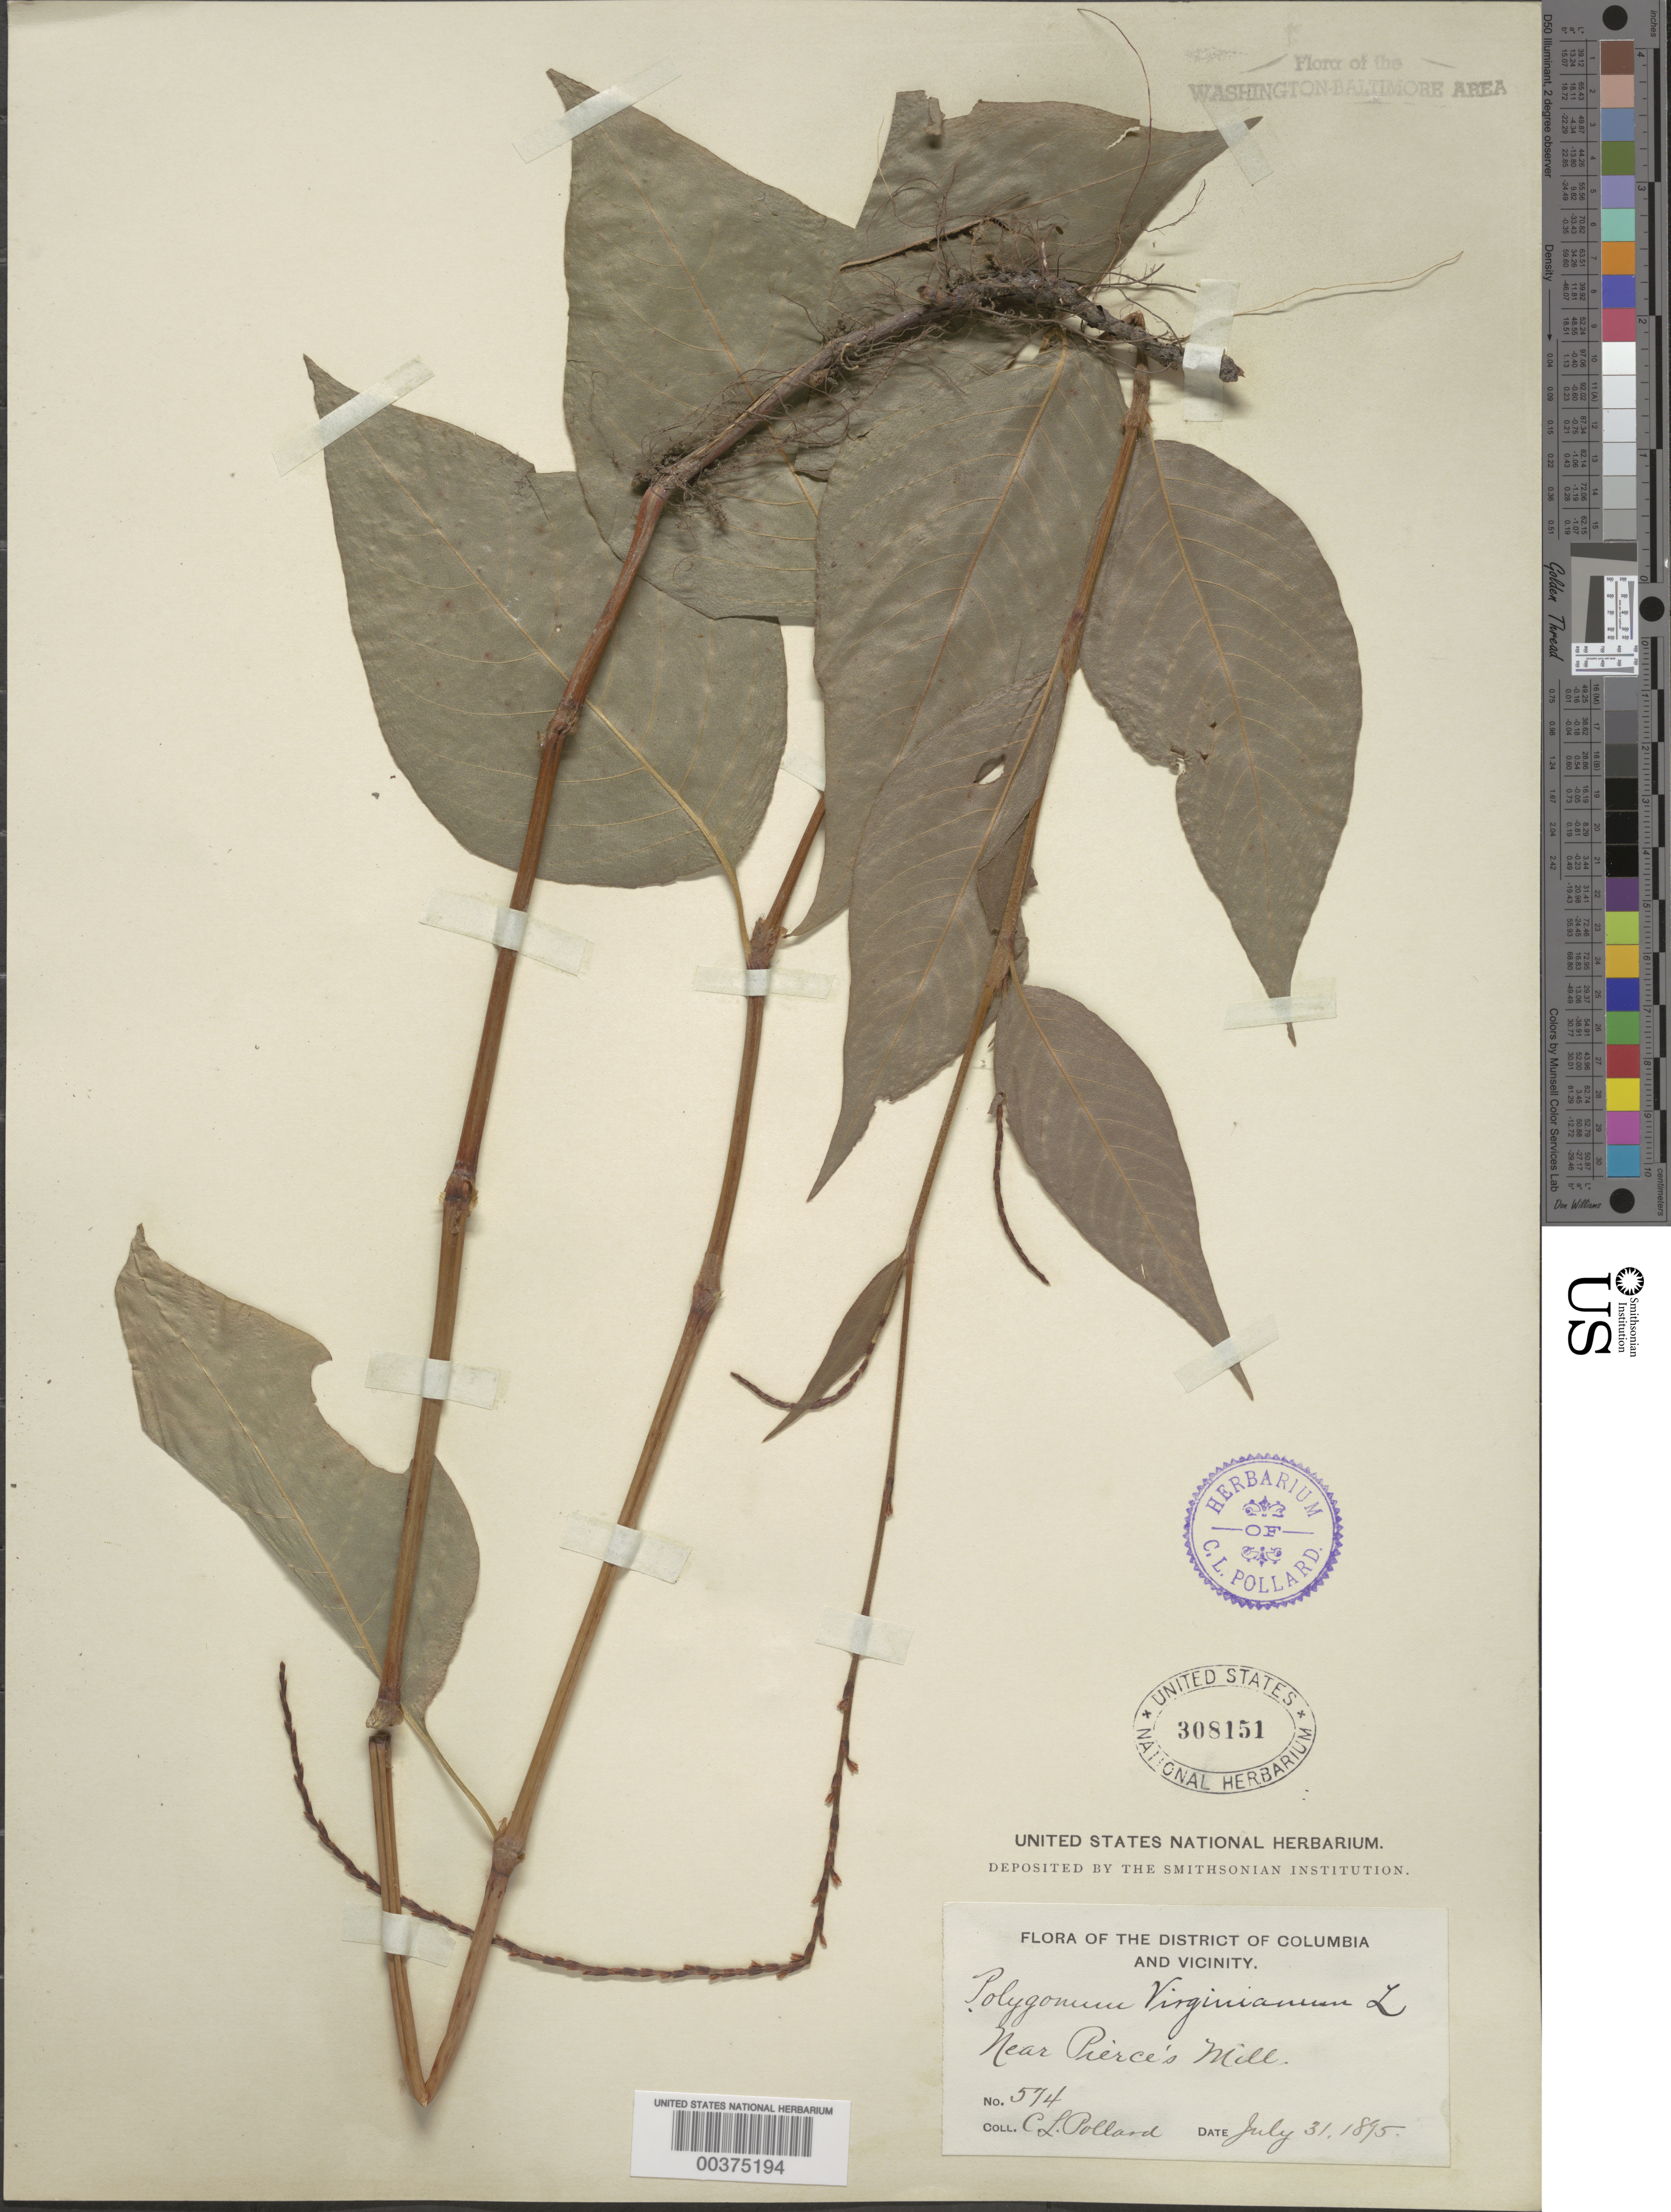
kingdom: Plantae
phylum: Tracheophyta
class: Magnoliopsida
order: Caryophyllales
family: Polygonaceae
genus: Persicaria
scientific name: Persicaria virginiana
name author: (L.) Gaertn.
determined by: Atha, D. E.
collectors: C. L. Pollard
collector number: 574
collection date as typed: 31 Jul 1895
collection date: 1895-07-31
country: United States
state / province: District of Columbia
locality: Pierce's Mill vicinity Rock Creek Park and Vicinity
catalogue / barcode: US 308151